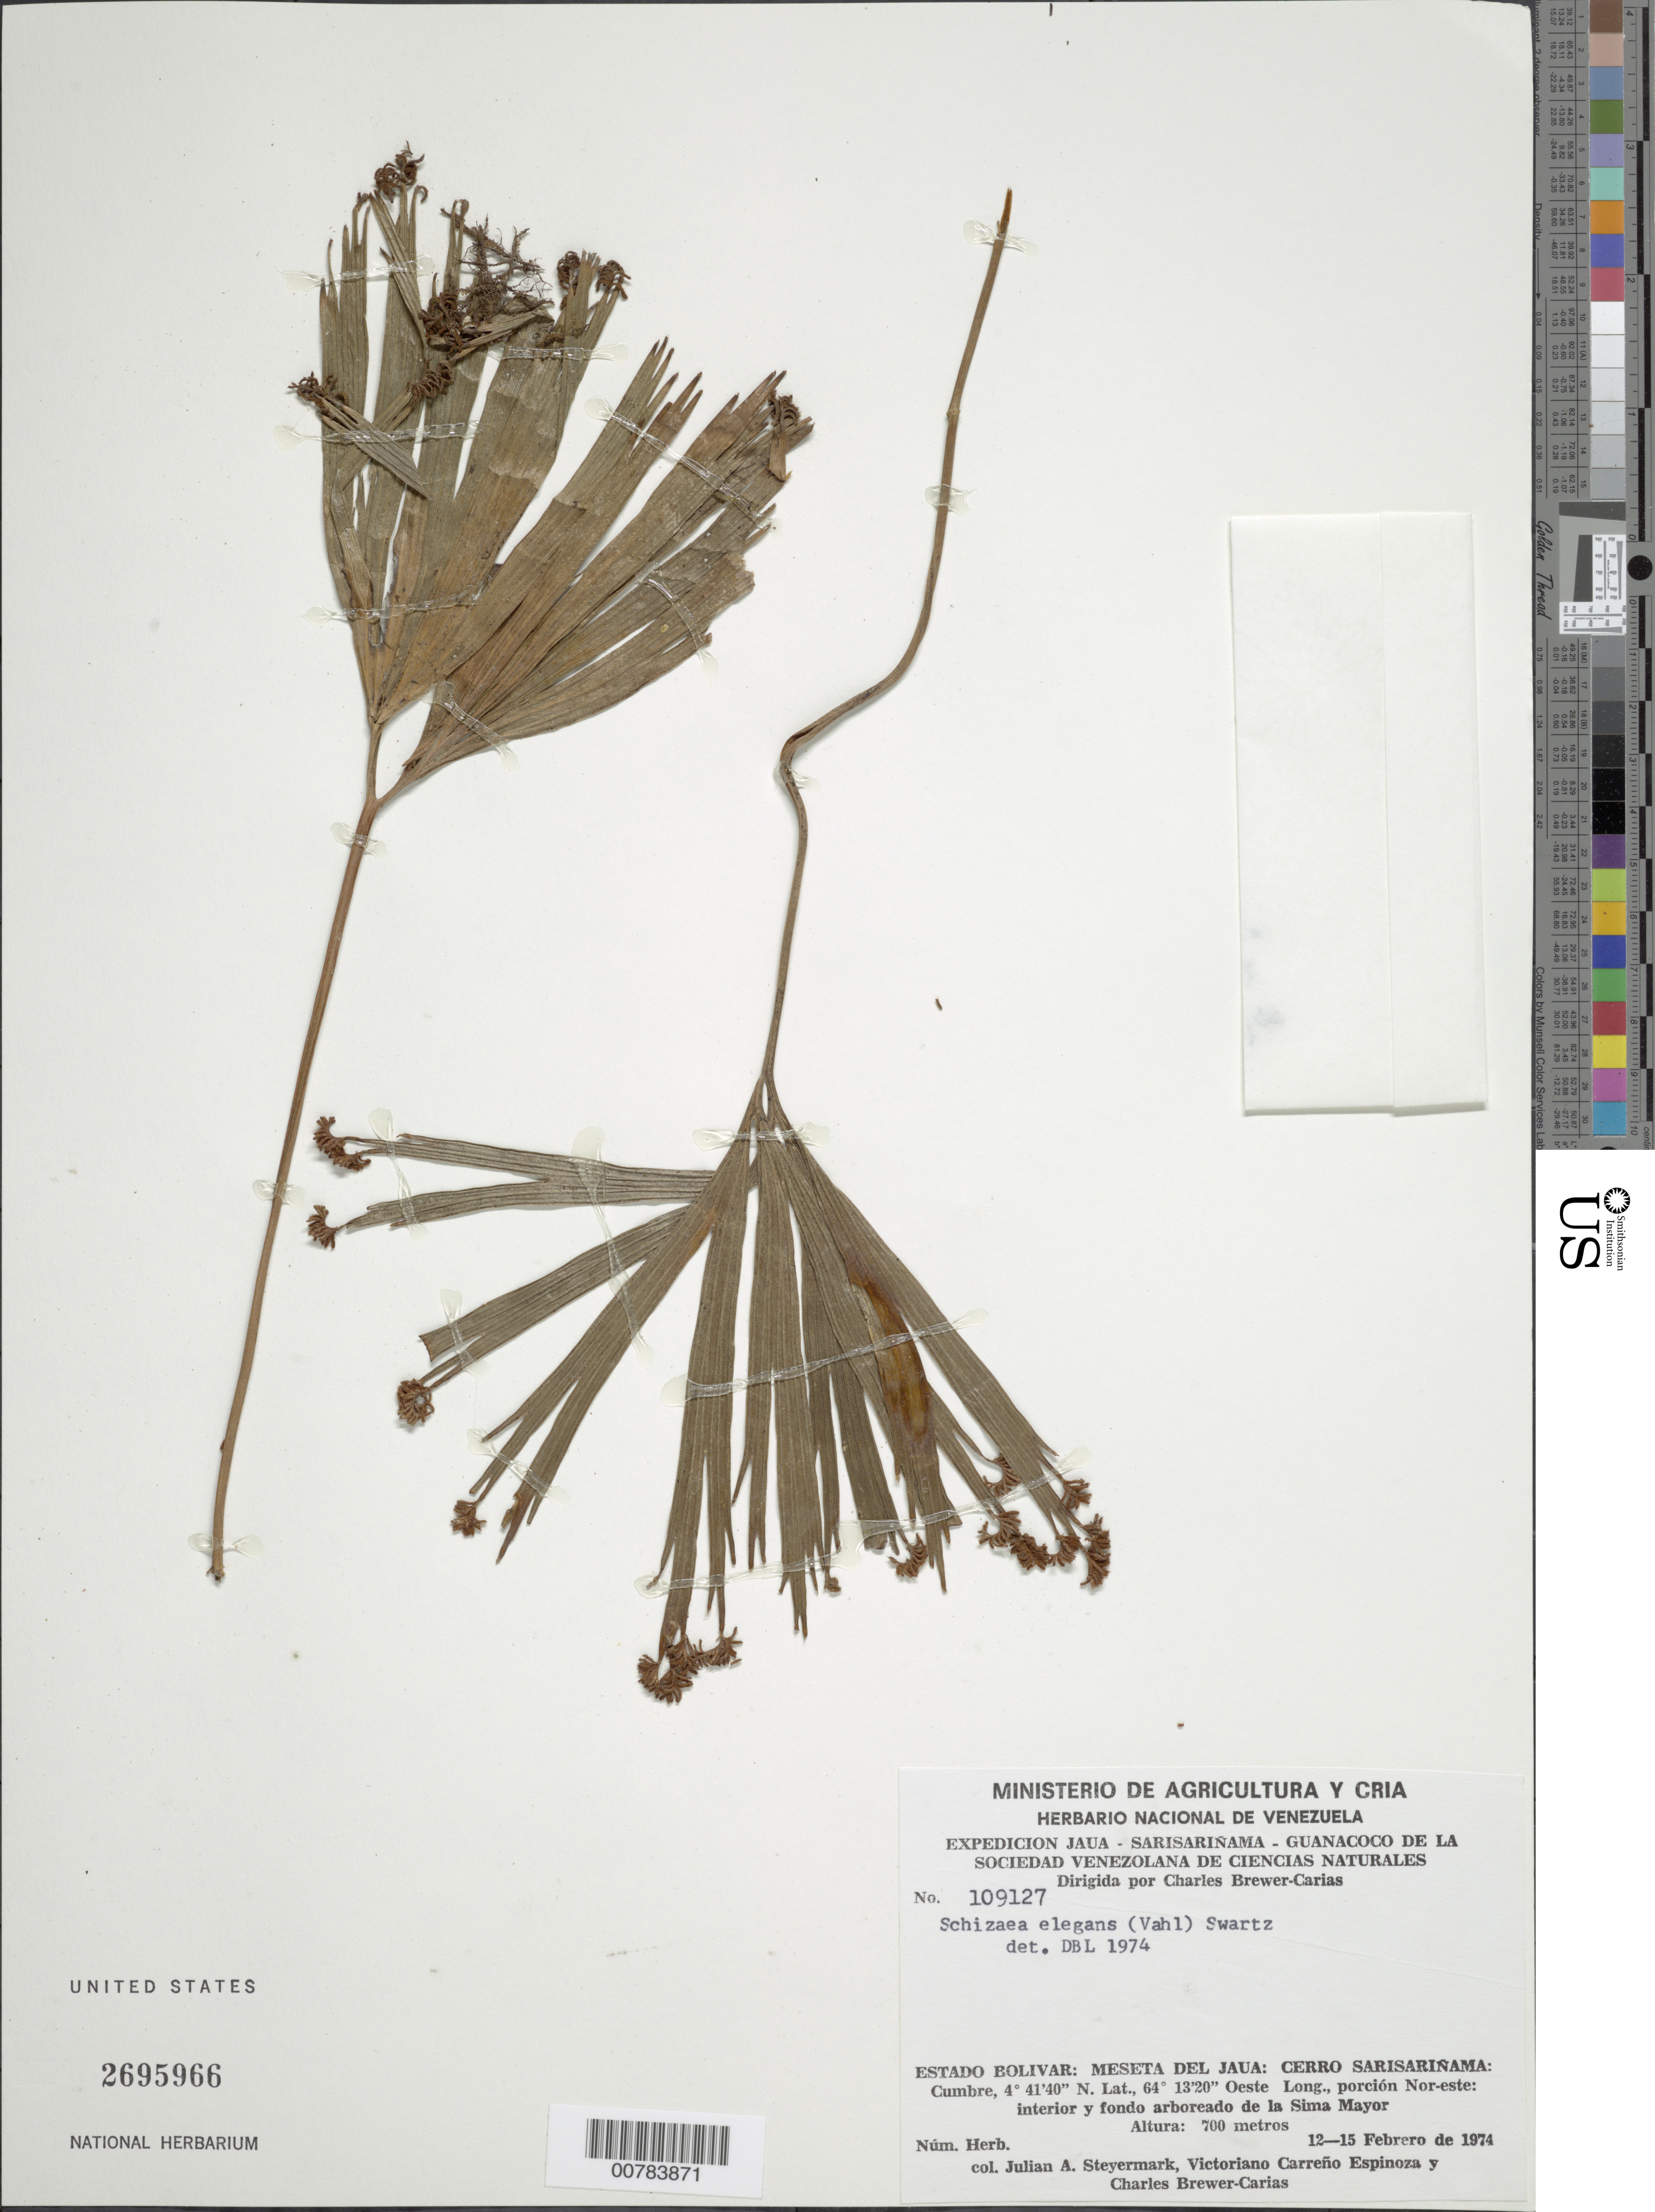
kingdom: Plantae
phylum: Tracheophyta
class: Polypodiopsida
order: Schizaeales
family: Schizaeaceae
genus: Schizaea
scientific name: Schizaea elegans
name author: (Vahl) Sw.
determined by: Lellinger, David B., (BOT), Smithsonian Institution - National Museum of Natural History (UNITED STATES)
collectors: J. Steyermark, V. Carreño E. & C. Brewer-Carias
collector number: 109127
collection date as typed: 12-Feb-74 to 15-Feb-74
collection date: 1974-02-12/1974-02-15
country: Venezuela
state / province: Bolívar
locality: Meseta del Jaua: Cerro Sarisariñama: summit, porción Nor-este, Sima Mayor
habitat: Interior y fondo arboreado de la sima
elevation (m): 700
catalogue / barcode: US 2695966